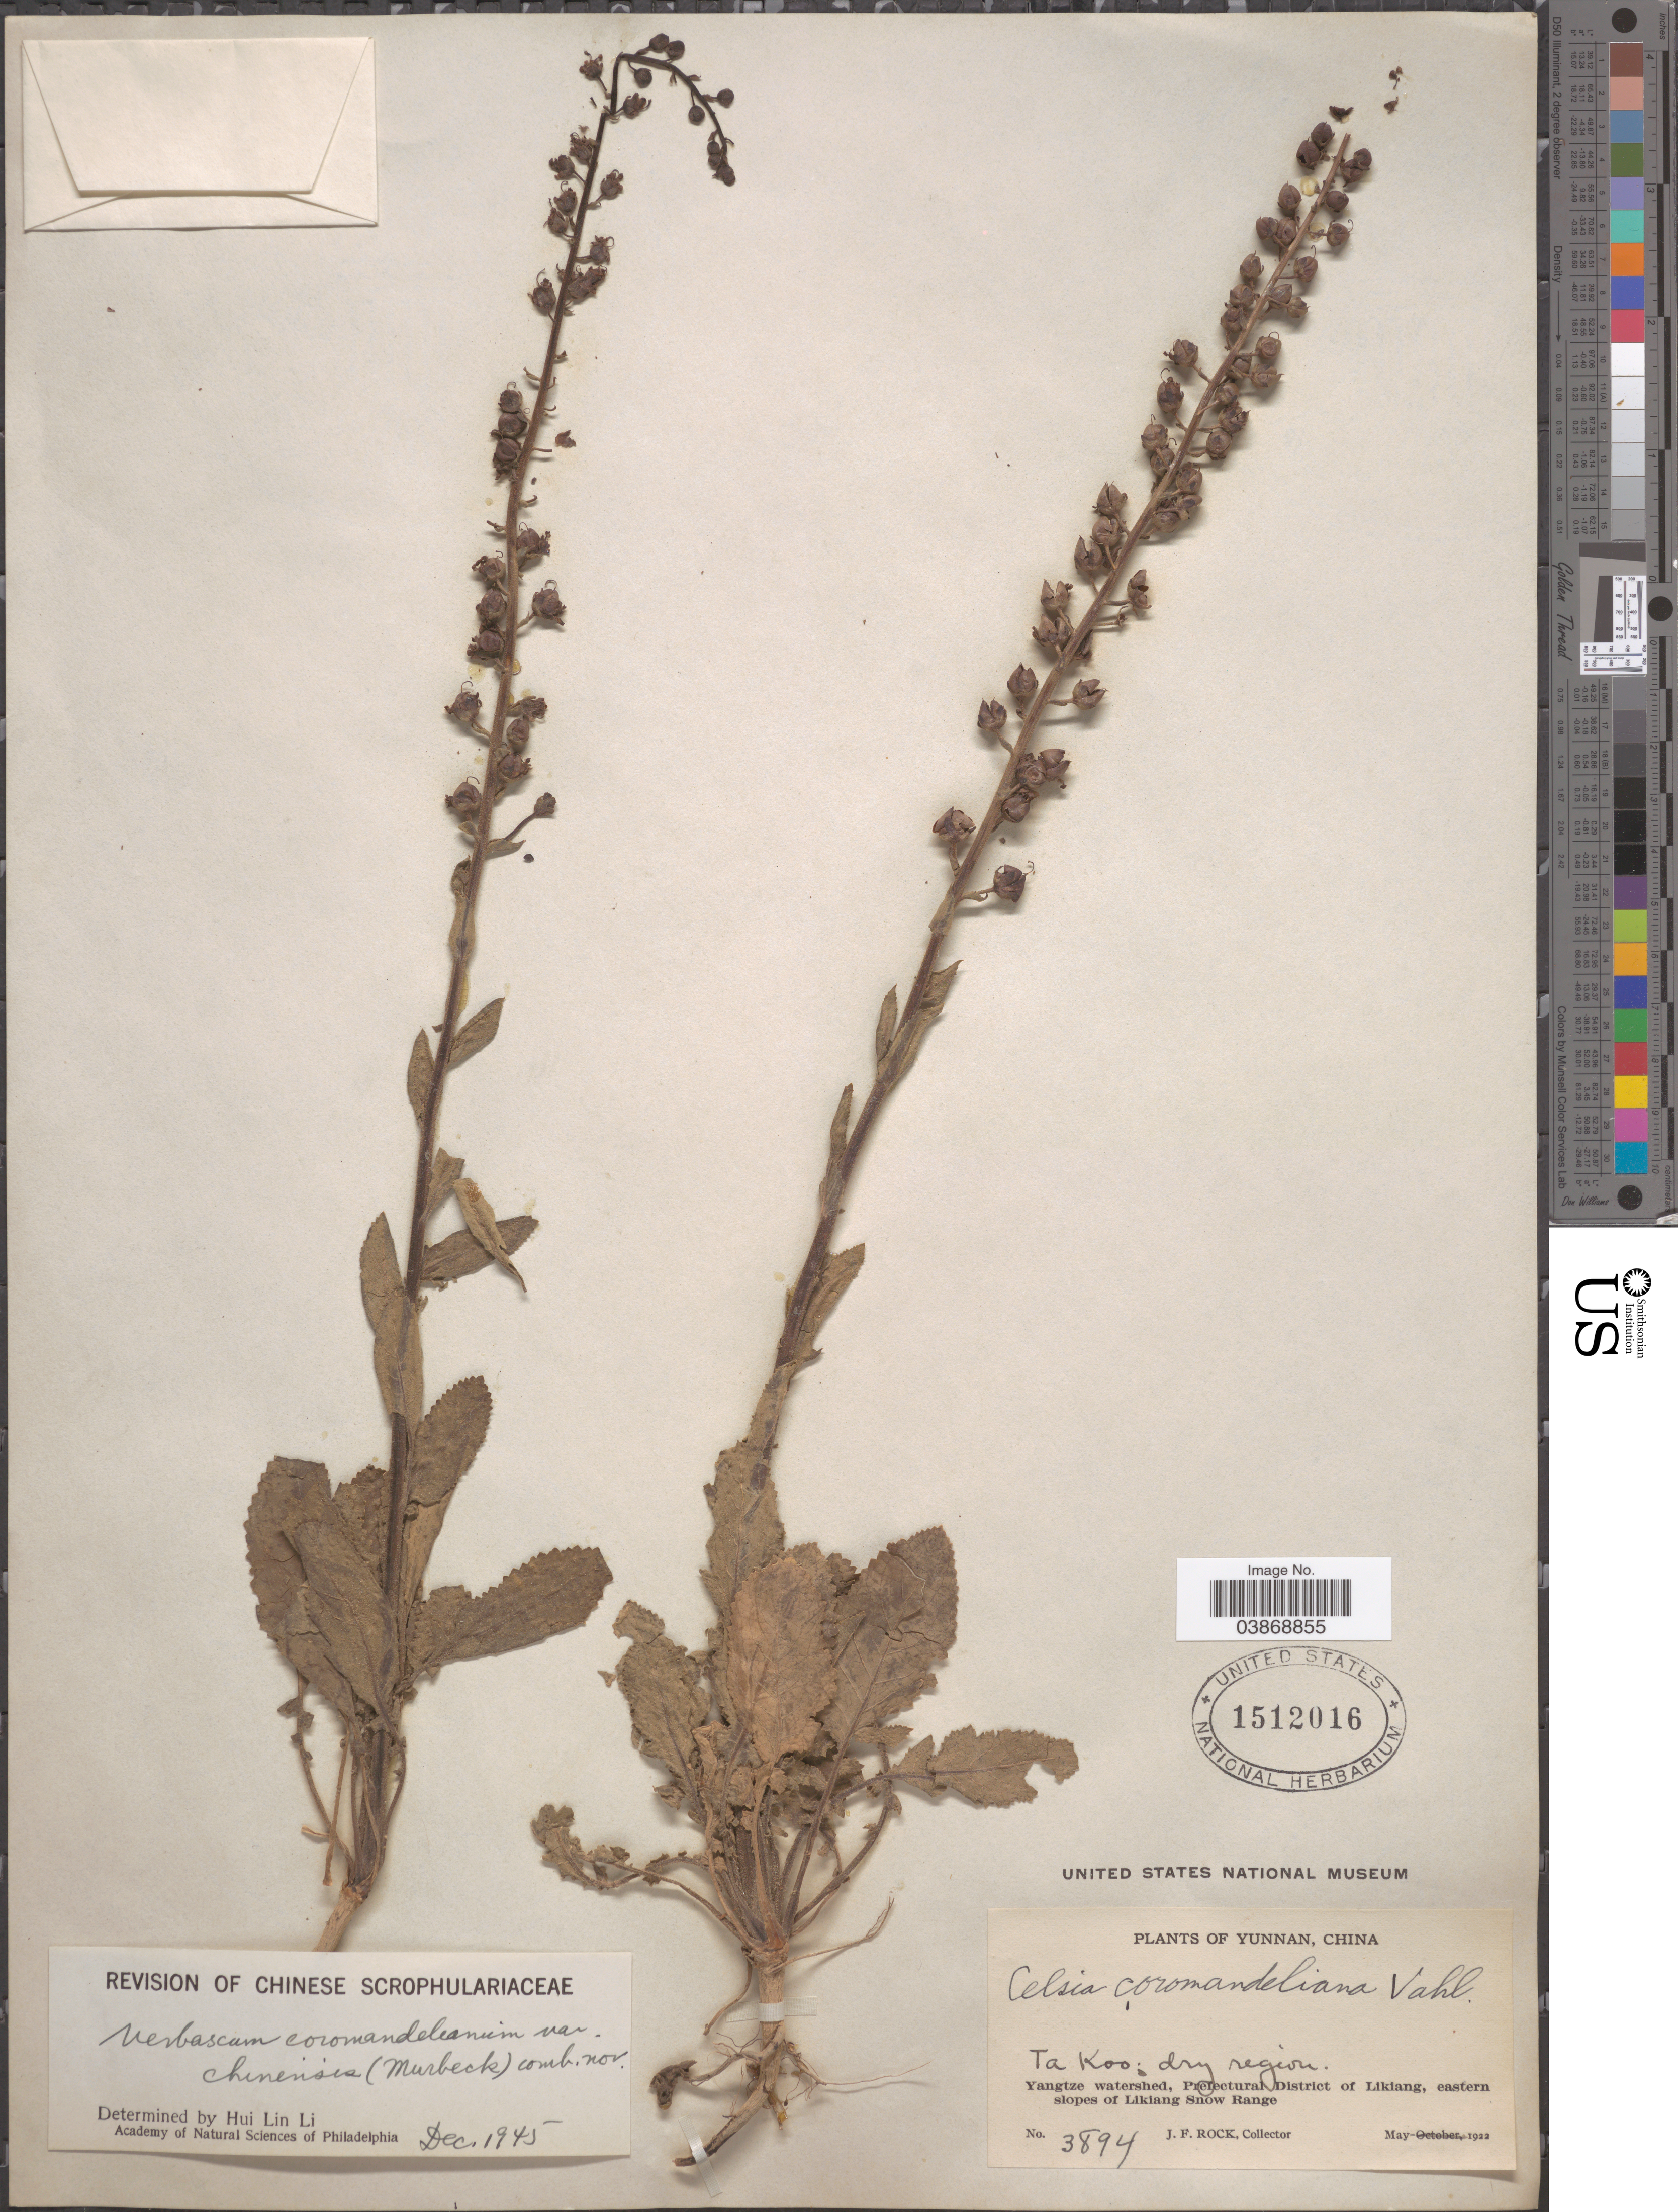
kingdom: Plantae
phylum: Tracheophyta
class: Magnoliopsida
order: Lamiales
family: Scrophulariaceae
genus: Verbascum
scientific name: Verbascum coromandelianum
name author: (Vahl) Kuntze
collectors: J. Rock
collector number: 3894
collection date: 1922-05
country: China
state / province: Yunnan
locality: Ta Koo: dry region. Yangtze watershed, Prefectural District of Likiang, eastern slopes of Likiang Snow Range.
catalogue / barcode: US 1512016